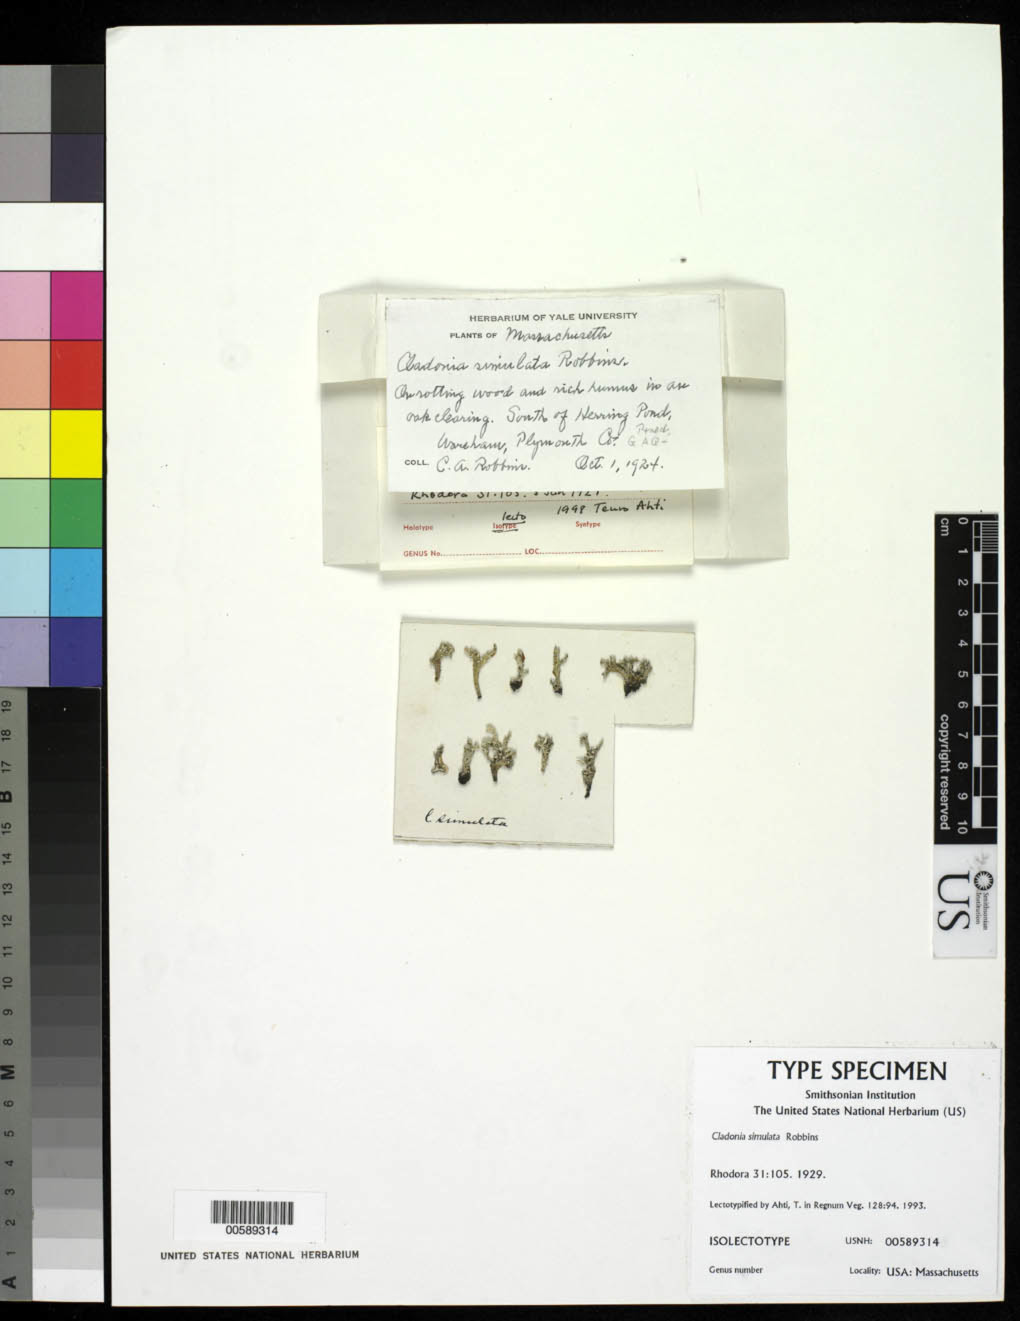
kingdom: Fungi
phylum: Ascomycota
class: Lecanoromycetes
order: Lecanorales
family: Cladoniaceae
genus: Cladonia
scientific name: Cladonia simulata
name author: Robbins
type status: Isolectotype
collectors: C. A. Robbins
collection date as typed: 01 Oct 1924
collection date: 1924-10-01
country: United States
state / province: Massachusetts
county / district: Plymouth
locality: Wareham, S of Herring pond.